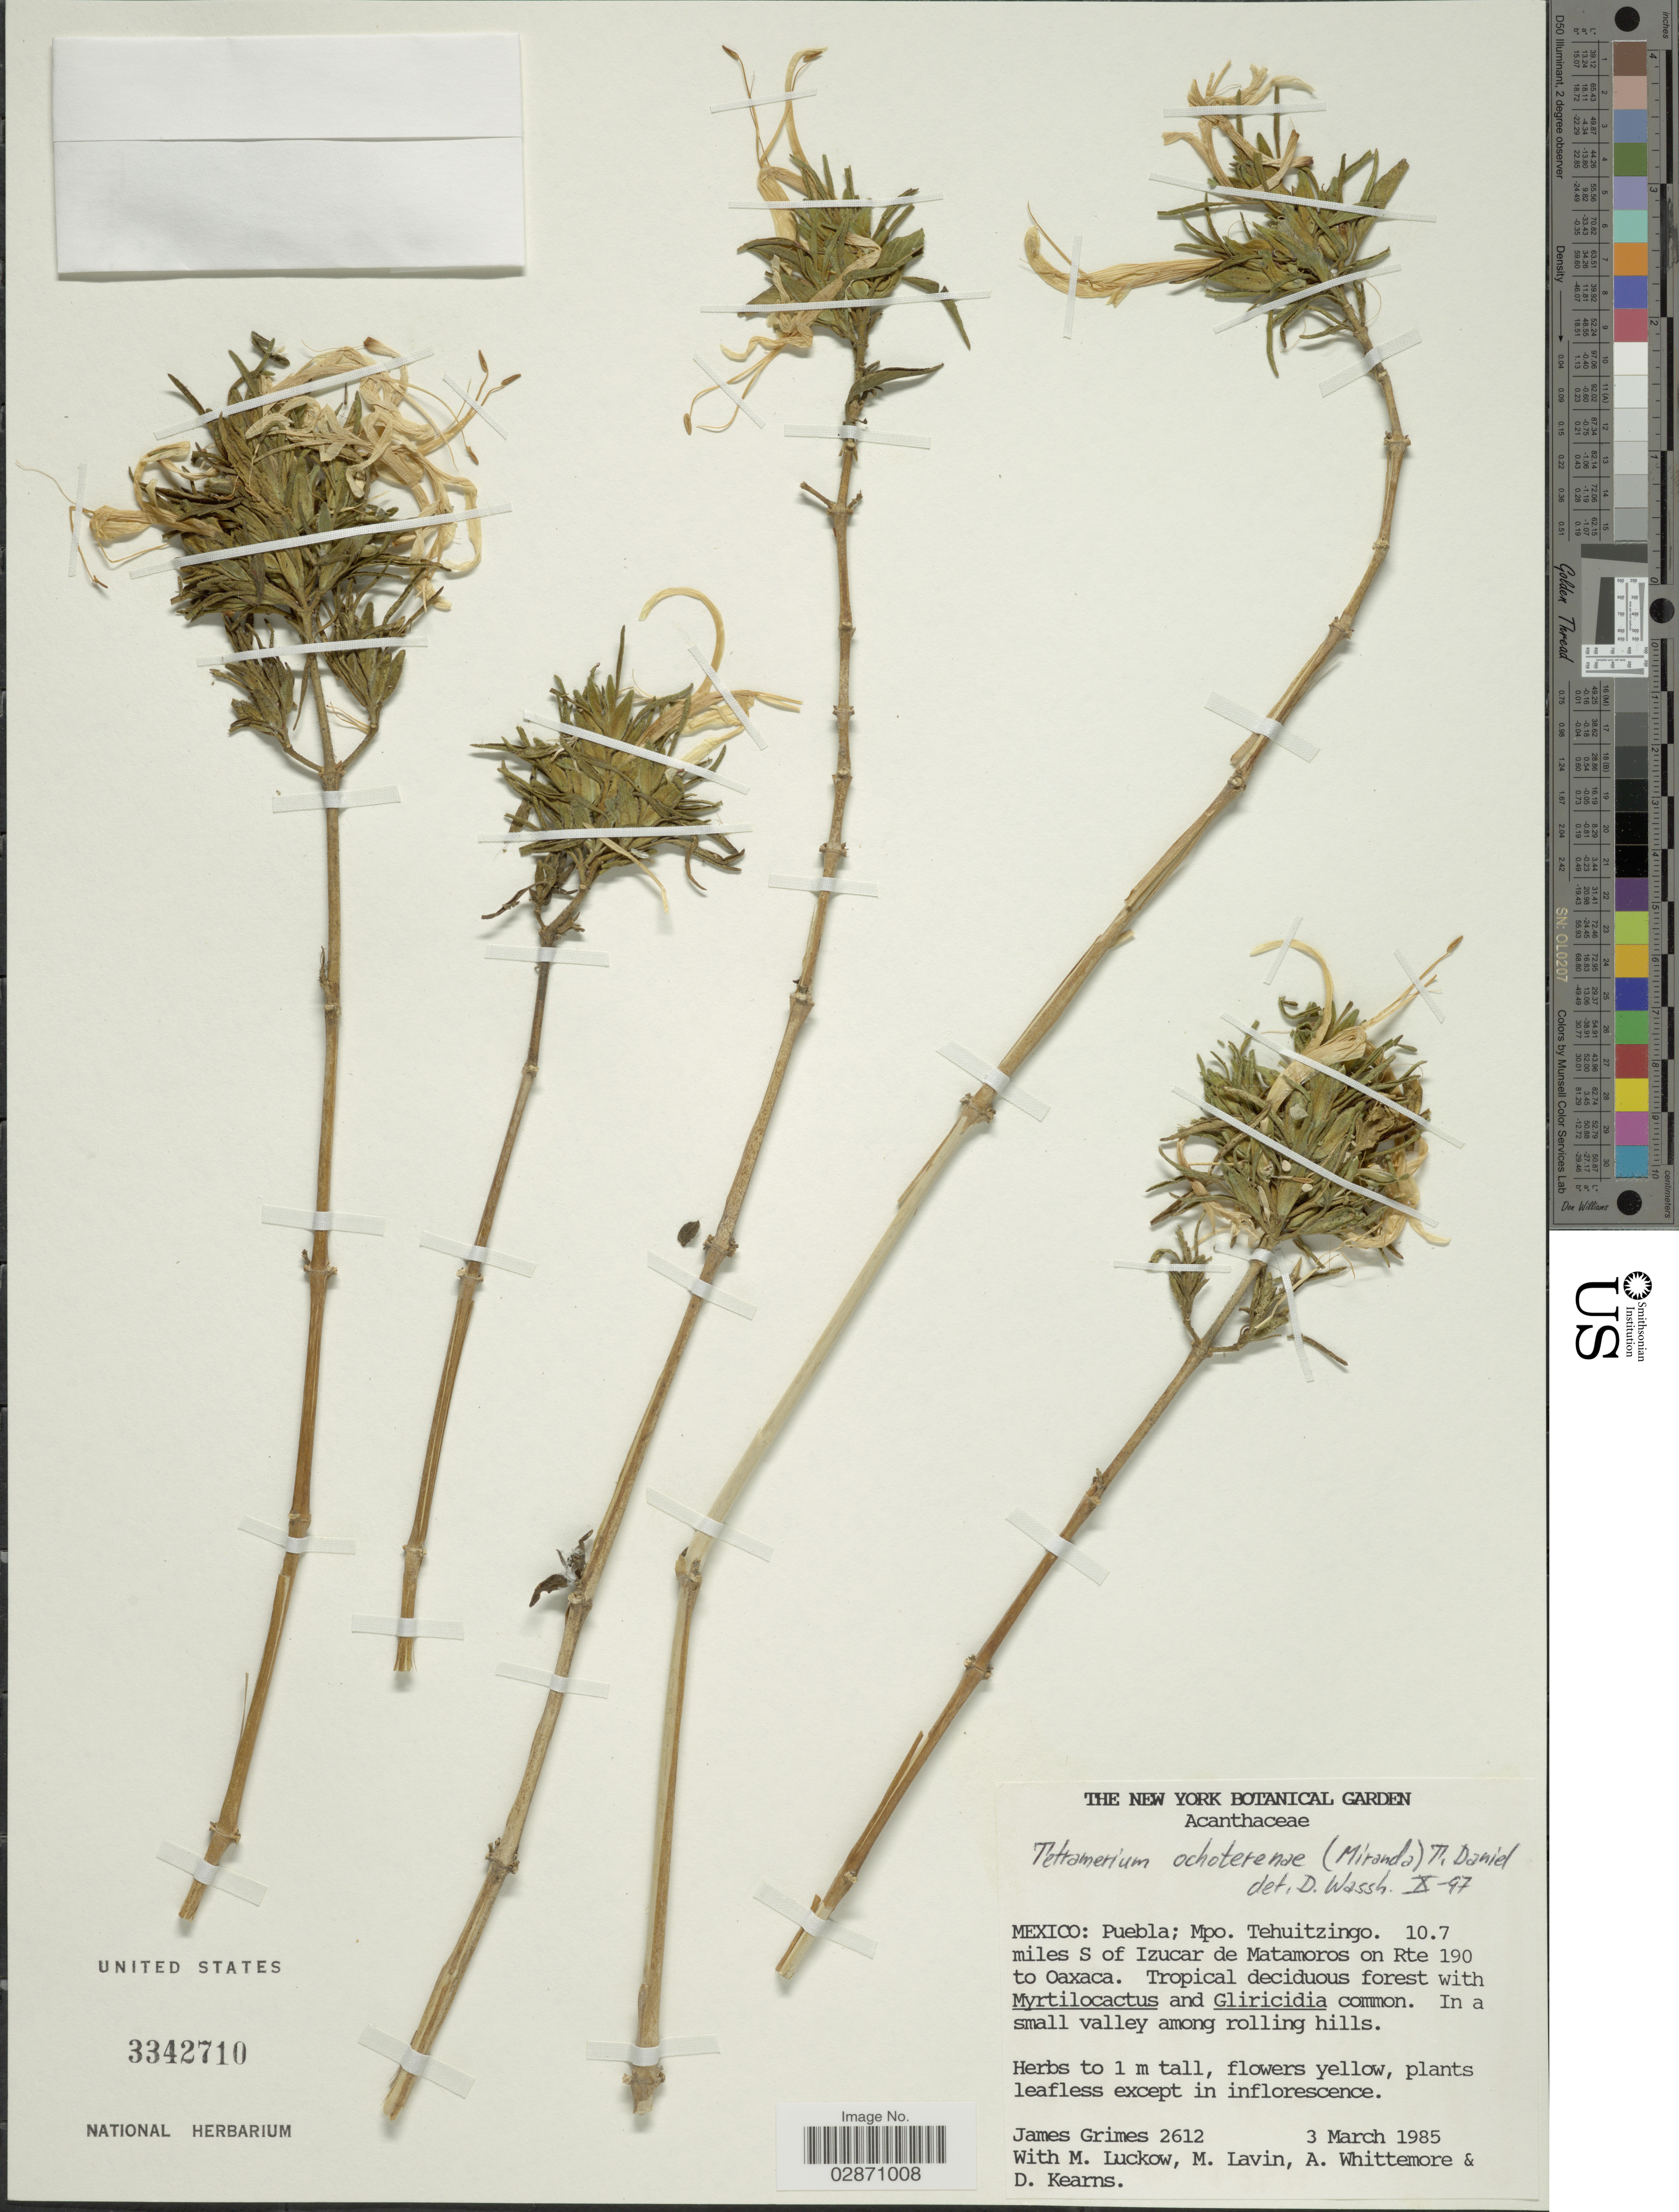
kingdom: Plantae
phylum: Tracheophyta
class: Magnoliopsida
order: Lamiales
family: Acanthaceae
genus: Tetramerium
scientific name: Tetramerium ochoterenae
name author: (Miranda) T.F. Daniel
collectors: J. W. Grimes, M. A. Luckow, M. Lavin, A. Whittemore & D. Kearns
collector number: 2612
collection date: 1985-03-03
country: Mexico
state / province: Puebla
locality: Mpo. Tehuitzingo. 10.7 miles S of Izucar de Matamoros on Rte 190 to Oaxaca.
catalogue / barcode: US 3342710